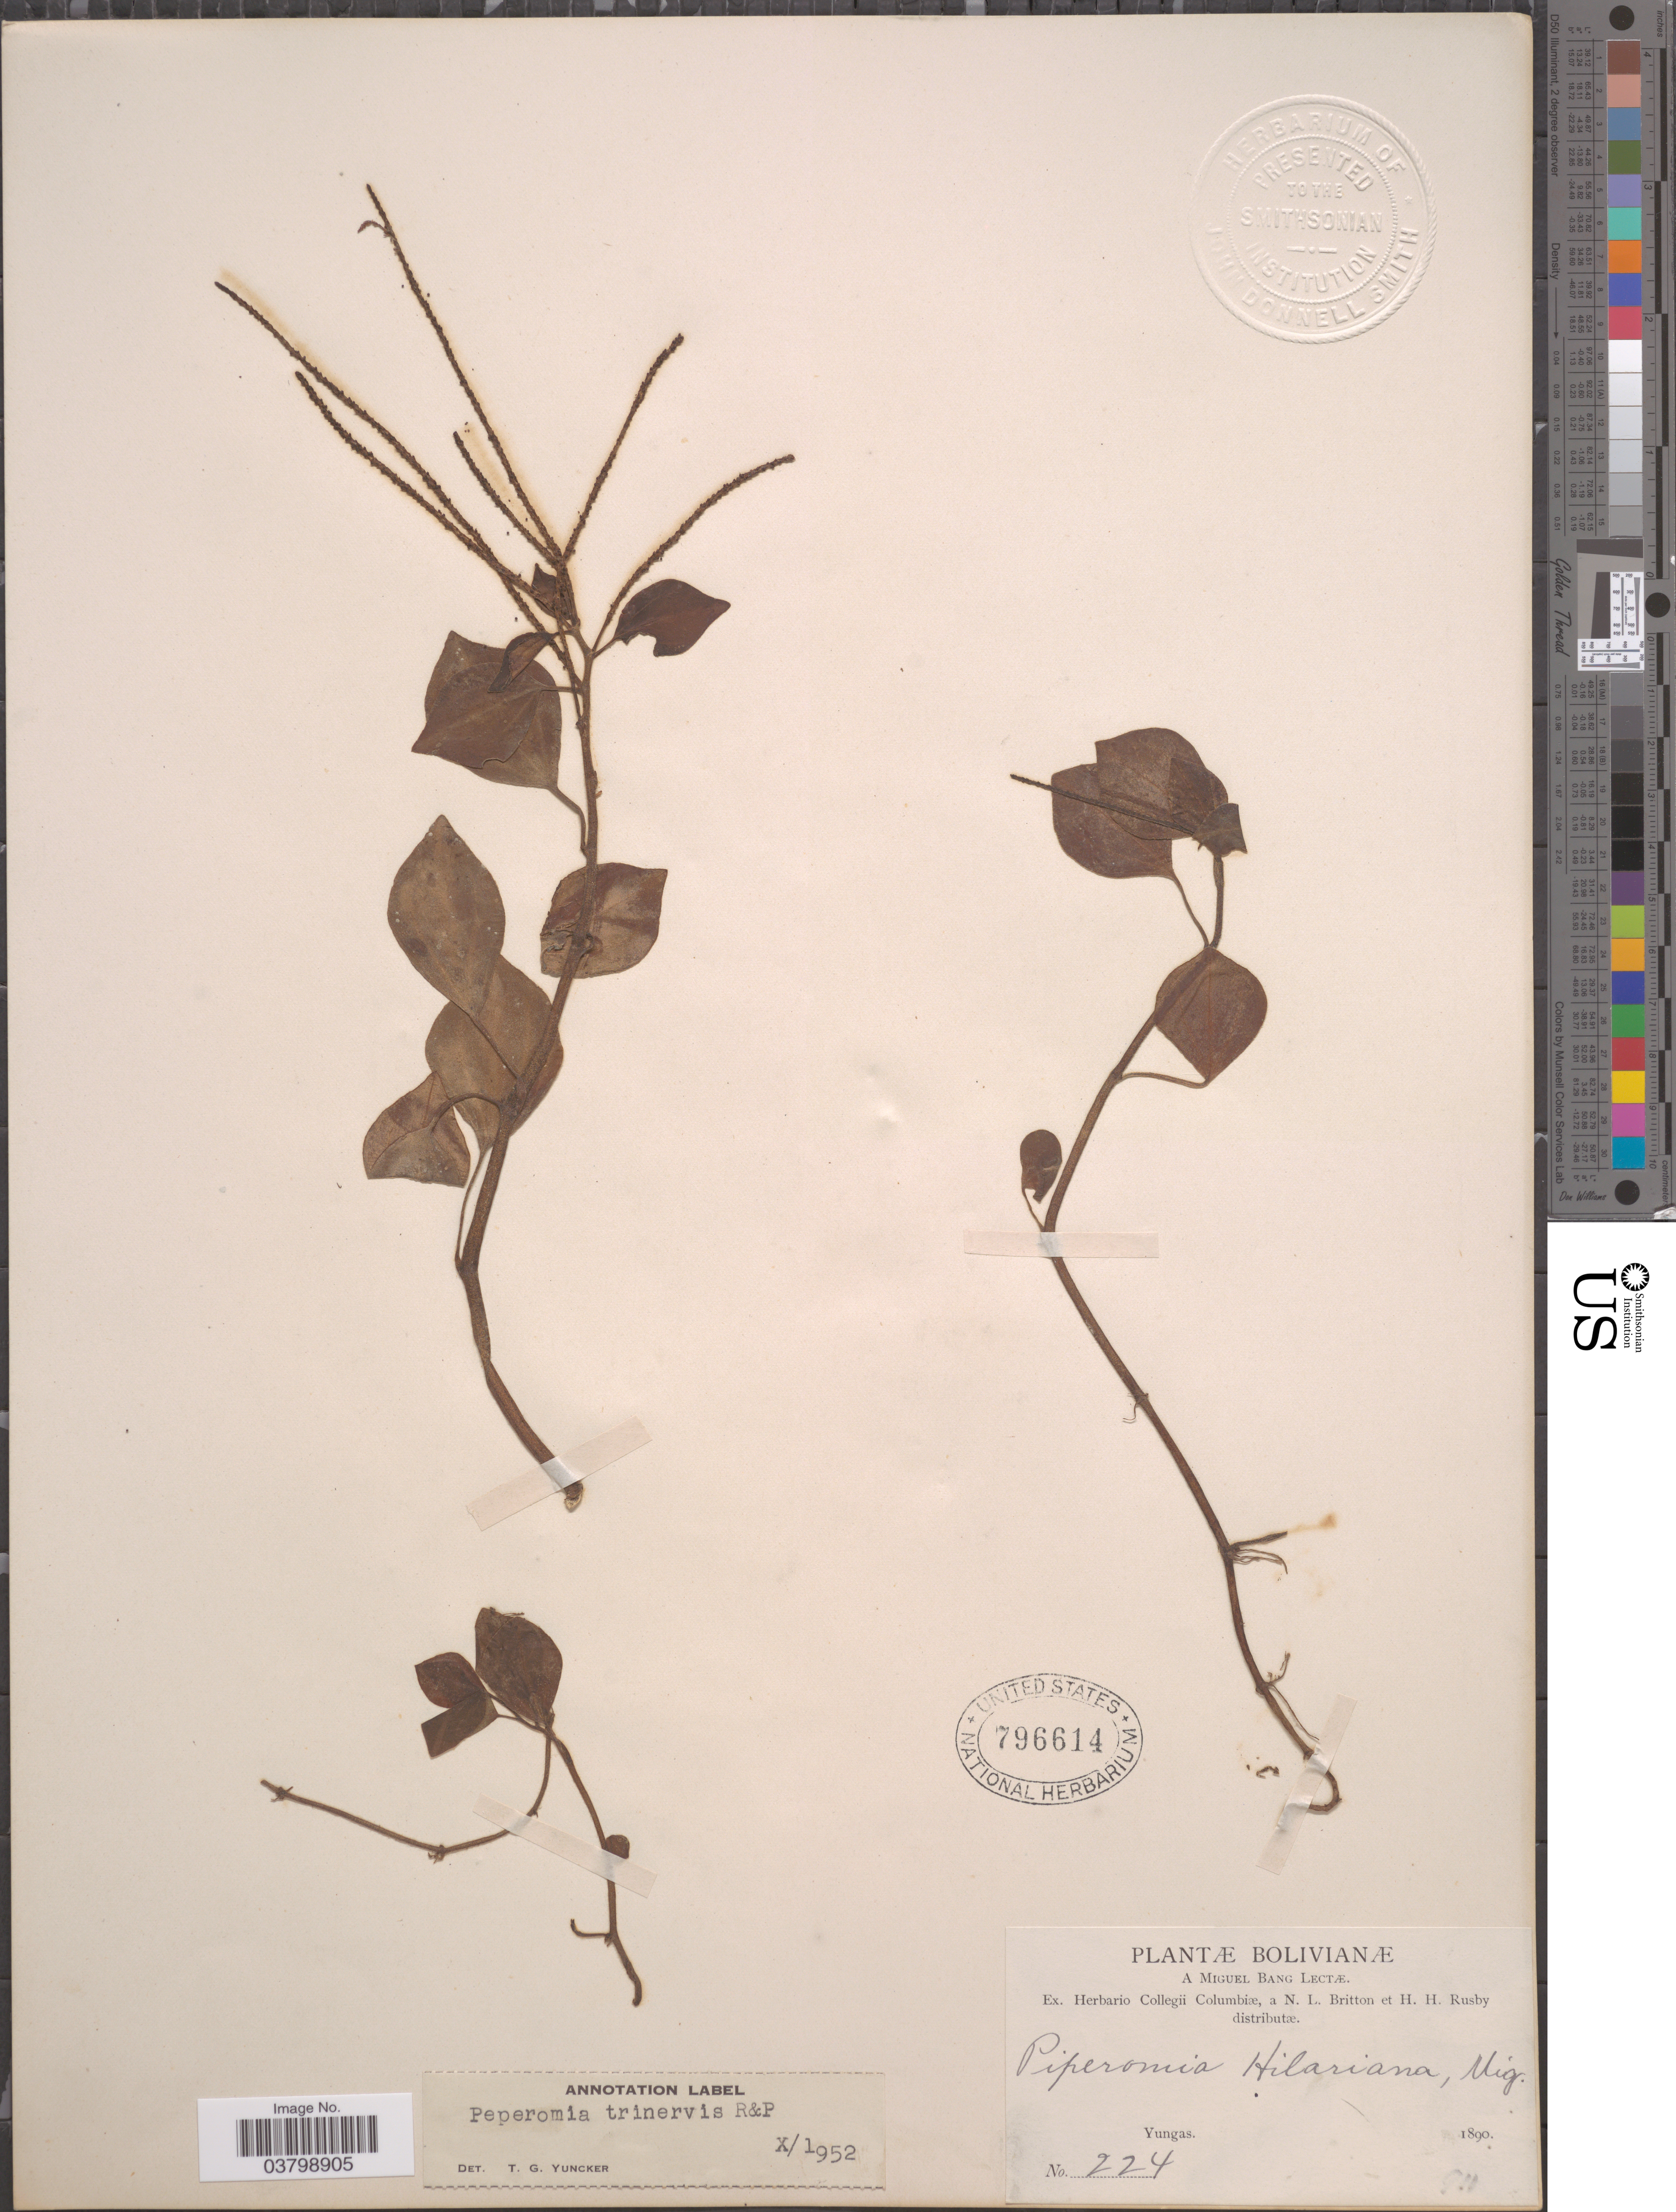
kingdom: Plantae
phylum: Tracheophyta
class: Magnoliopsida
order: Piperales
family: Piperaceae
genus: Peperomia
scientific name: Peperomia trinervis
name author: Ruiz & Pav.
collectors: M. Bang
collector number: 224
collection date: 1890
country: Bolivia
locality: Yungas.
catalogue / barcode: US 796614